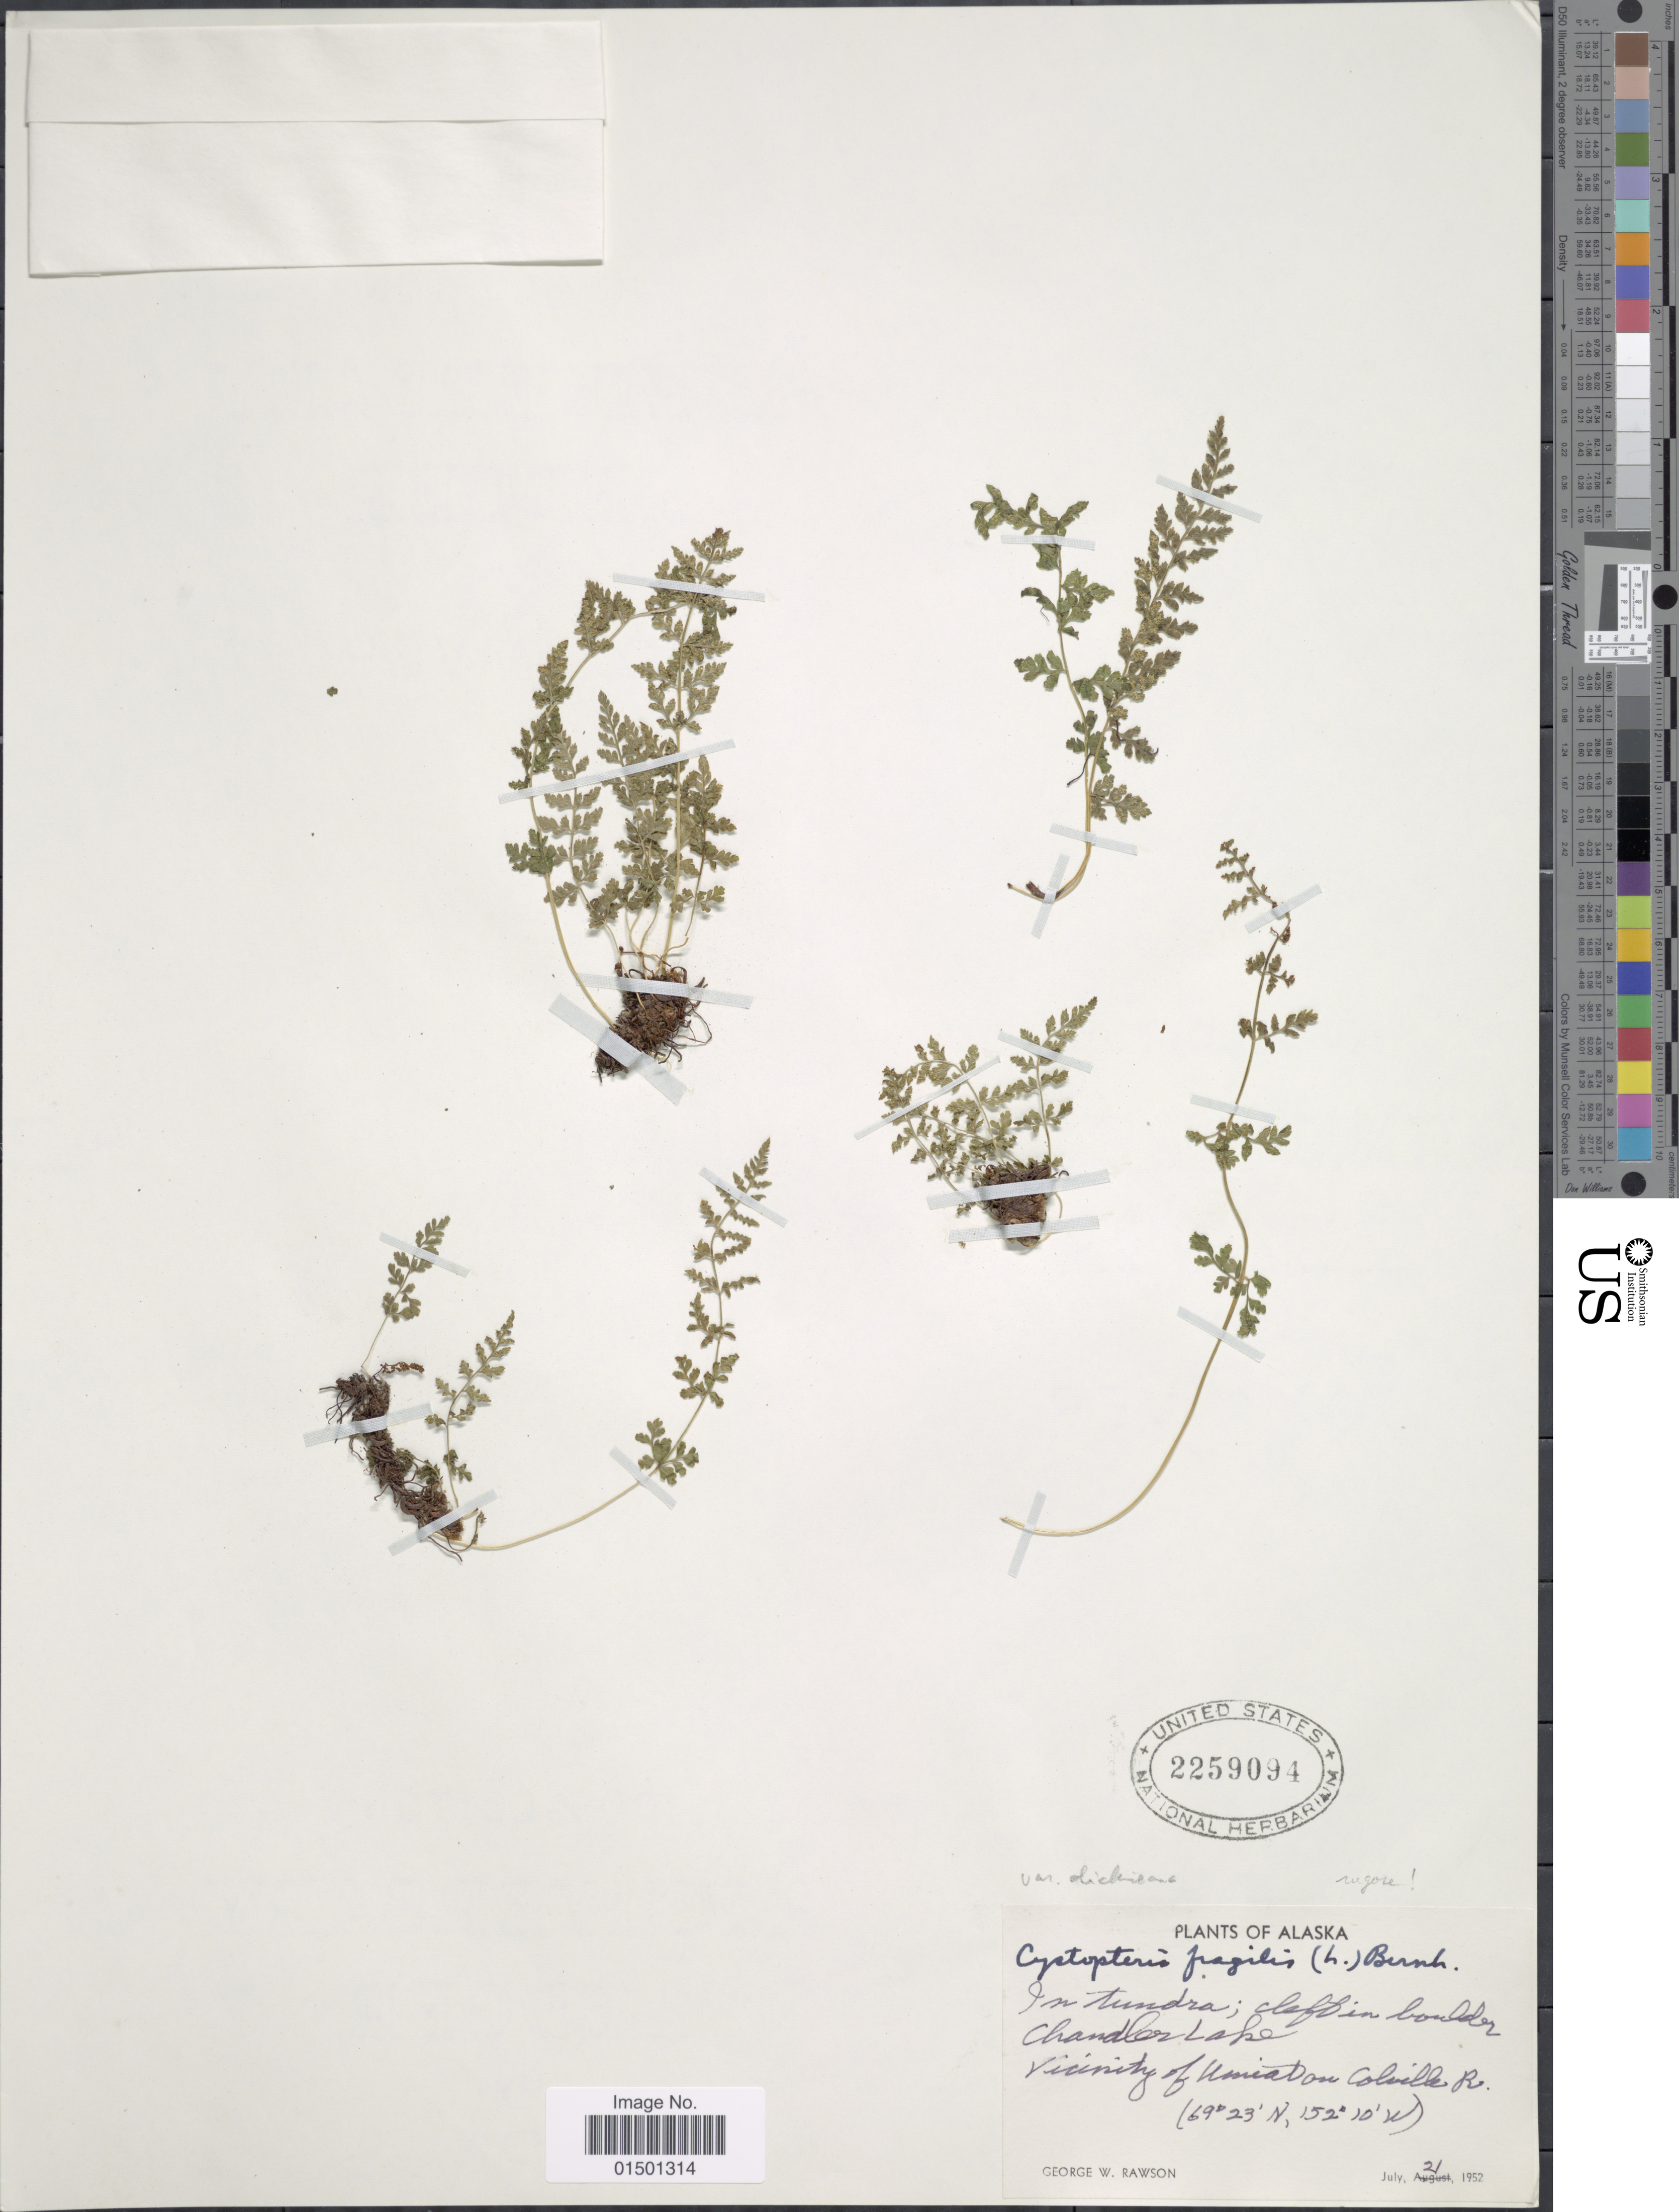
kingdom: Plantae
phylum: Tracheophyta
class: Polypodiopsida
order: Polypodiales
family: Cystopteridaceae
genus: Cystopteris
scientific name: Cystopteris fragilis var. dickieana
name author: B. Boivin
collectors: G. W. Rawson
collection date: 1952-07-21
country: United States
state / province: Alaska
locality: Chandler Lake, Vicinity of Umiat on Colville R.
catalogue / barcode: US 2259094